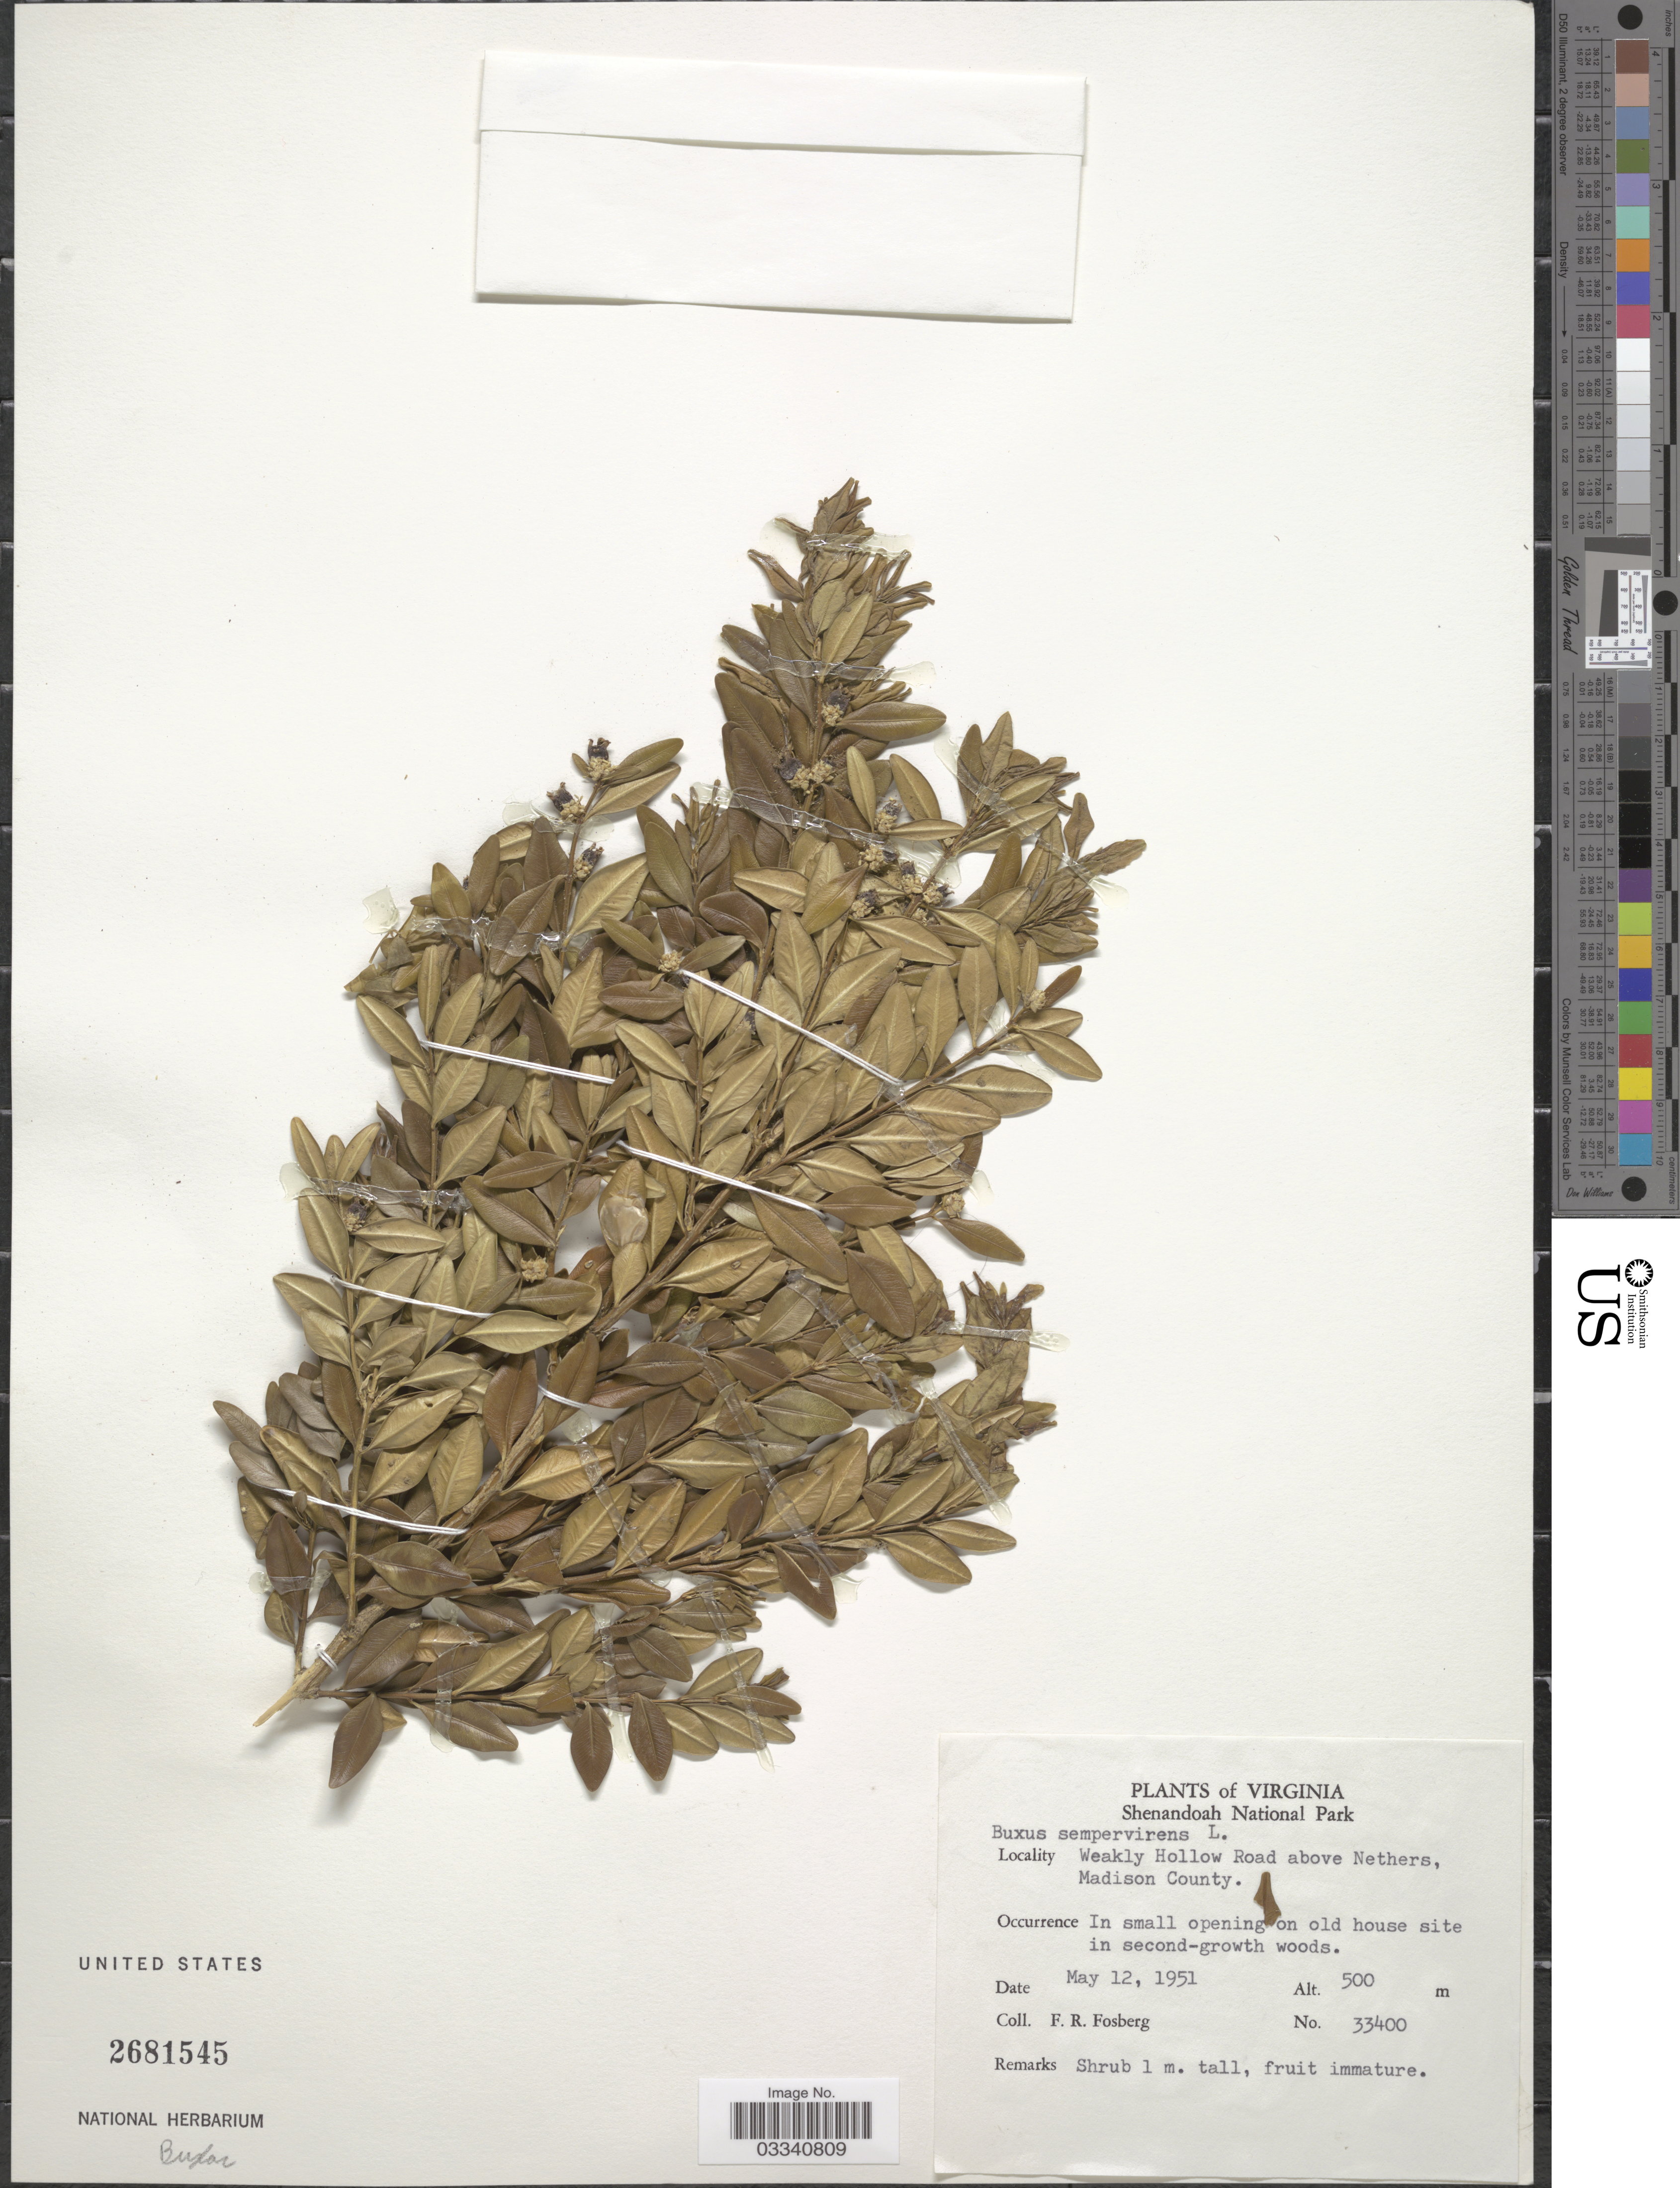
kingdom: Plantae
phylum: Tracheophyta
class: Magnoliopsida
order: Buxales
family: Buxaceae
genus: Buxus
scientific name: Buxus sempervirens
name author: L.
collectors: F. R. Fosberg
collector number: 33400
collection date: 1951-05-12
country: United States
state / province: Virginia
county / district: Madison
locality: Shenandoah National Park. Weakly Hollow Road above Nethers, Madison County.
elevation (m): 500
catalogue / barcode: US 2681545